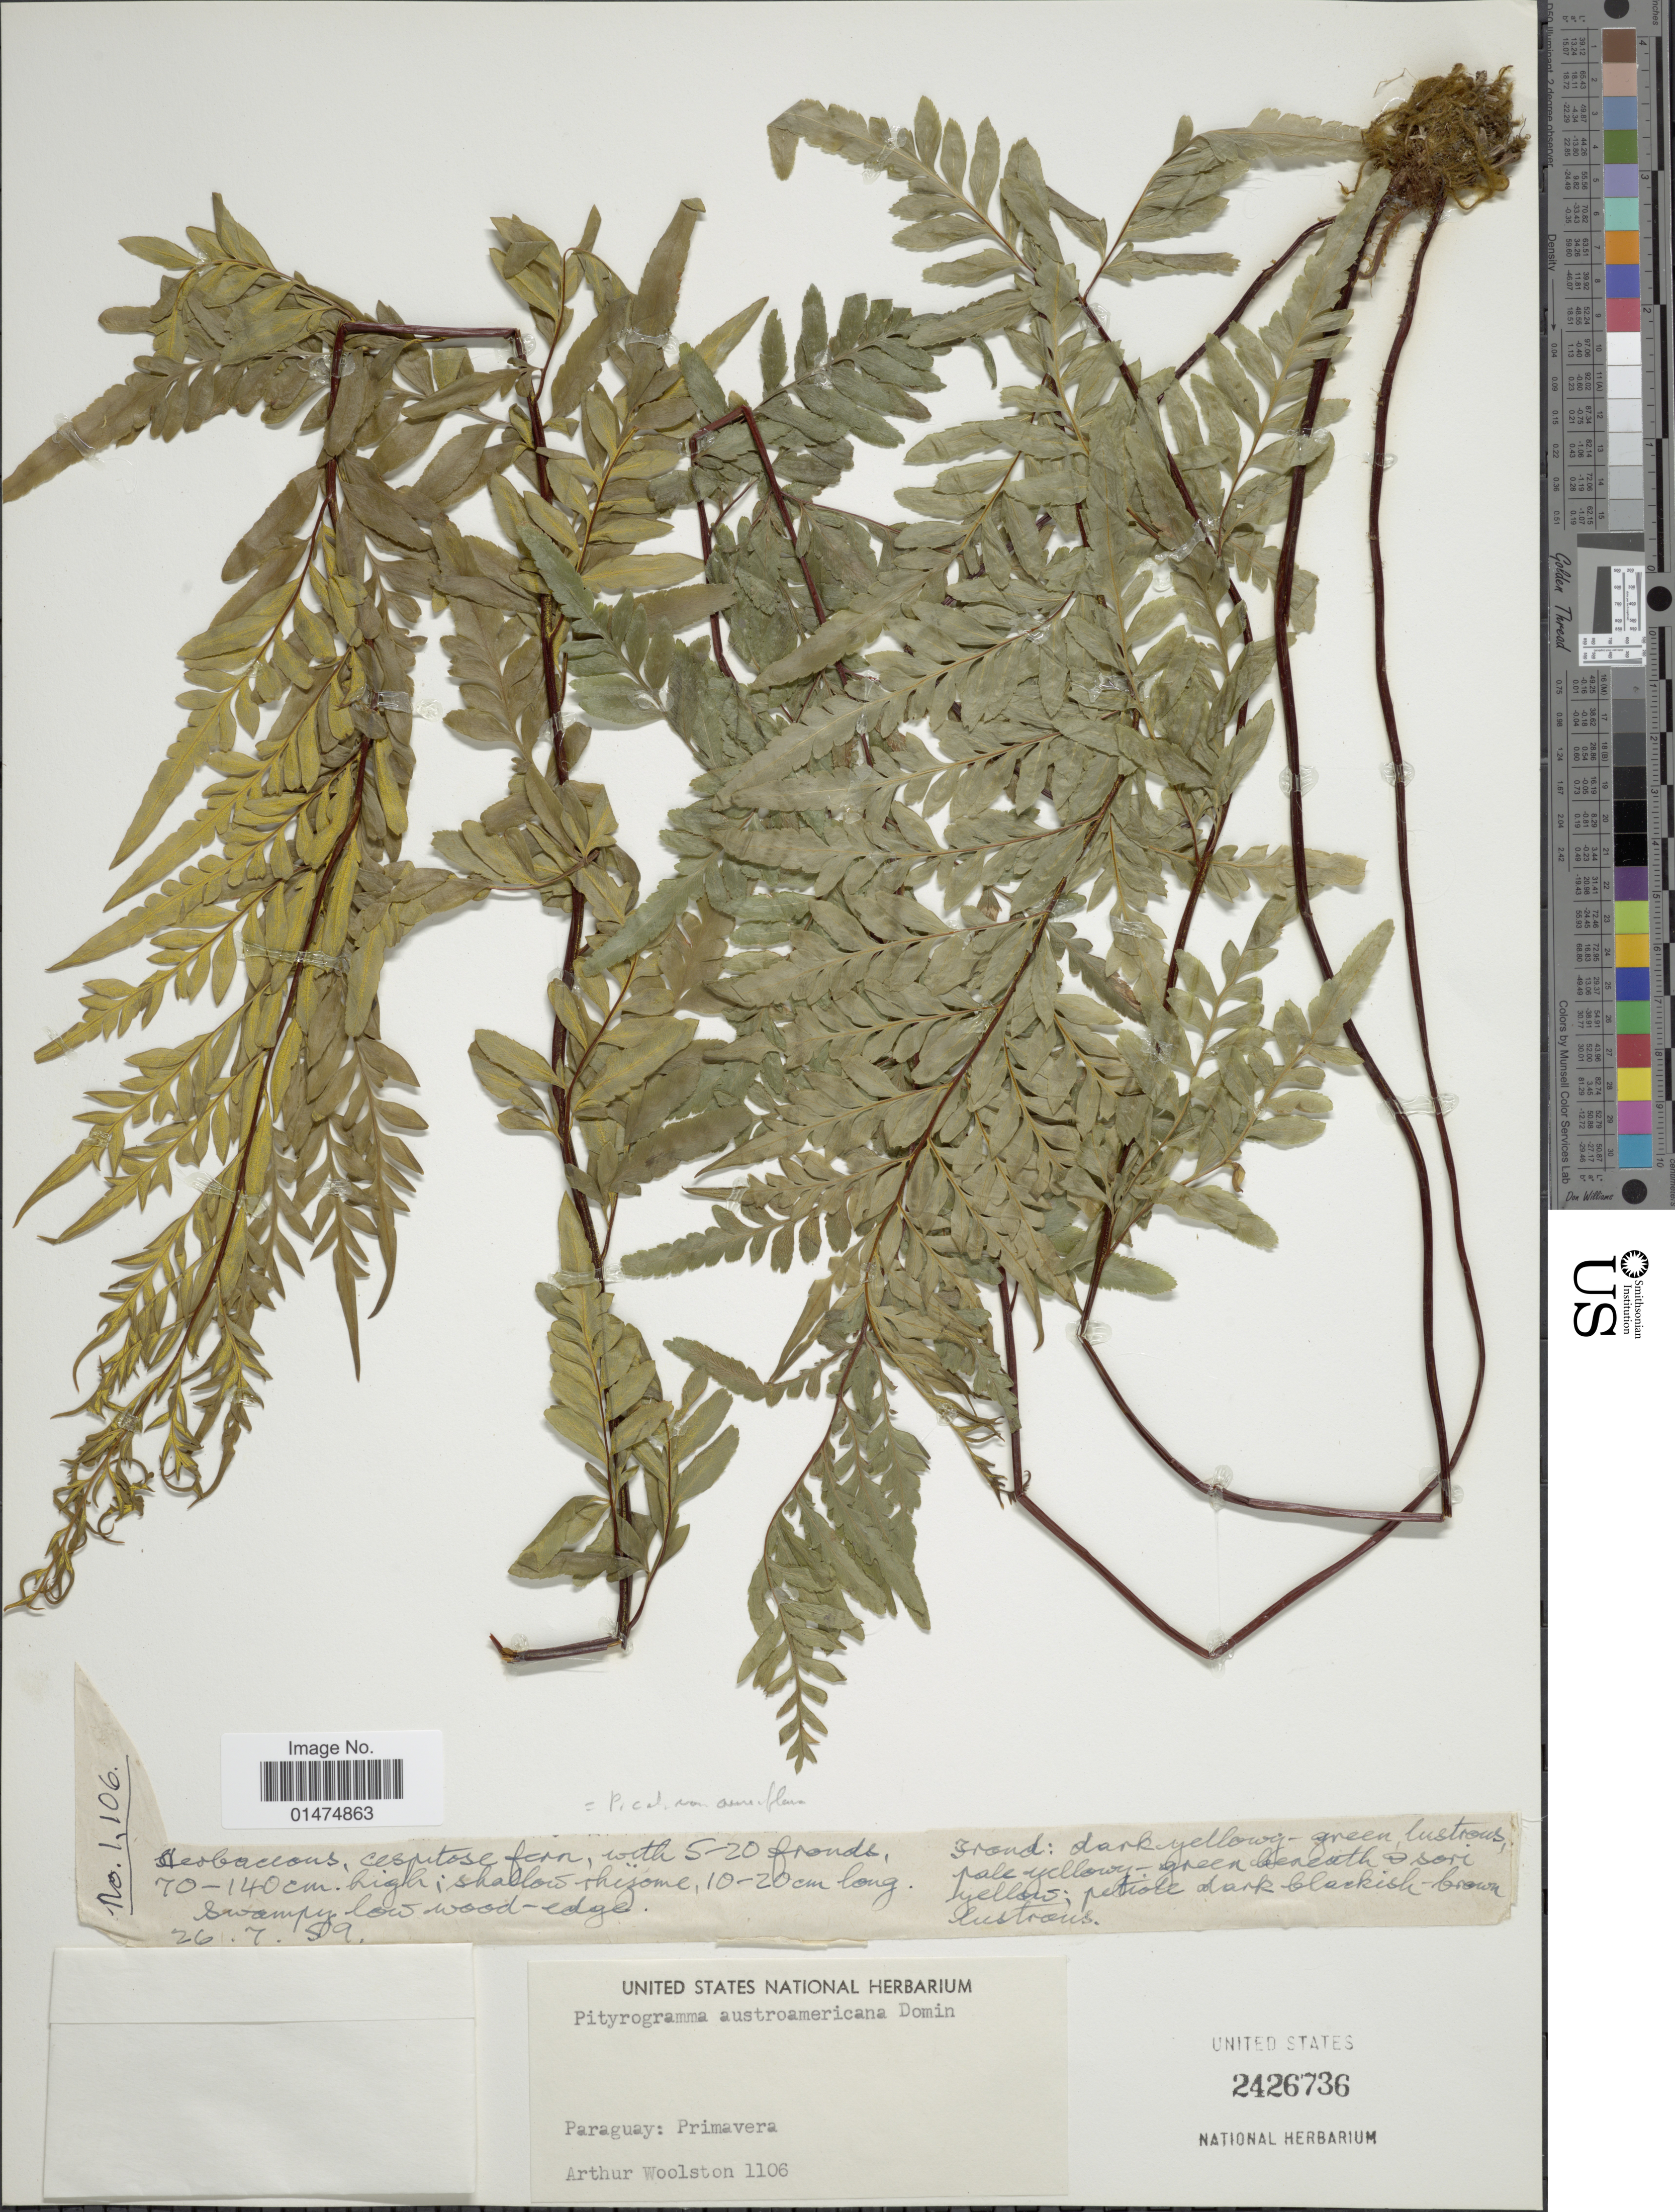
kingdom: Plantae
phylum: Tracheophyta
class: Polypodiopsida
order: Polypodiales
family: Pteridaceae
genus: Pityrogramma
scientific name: Pityrogramma calomelanos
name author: (L.) Link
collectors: A. L. Woolston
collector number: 1106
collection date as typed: Transcribed d/m/y: 26/7/59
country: Paraguay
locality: Primavera.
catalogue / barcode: US 2426736